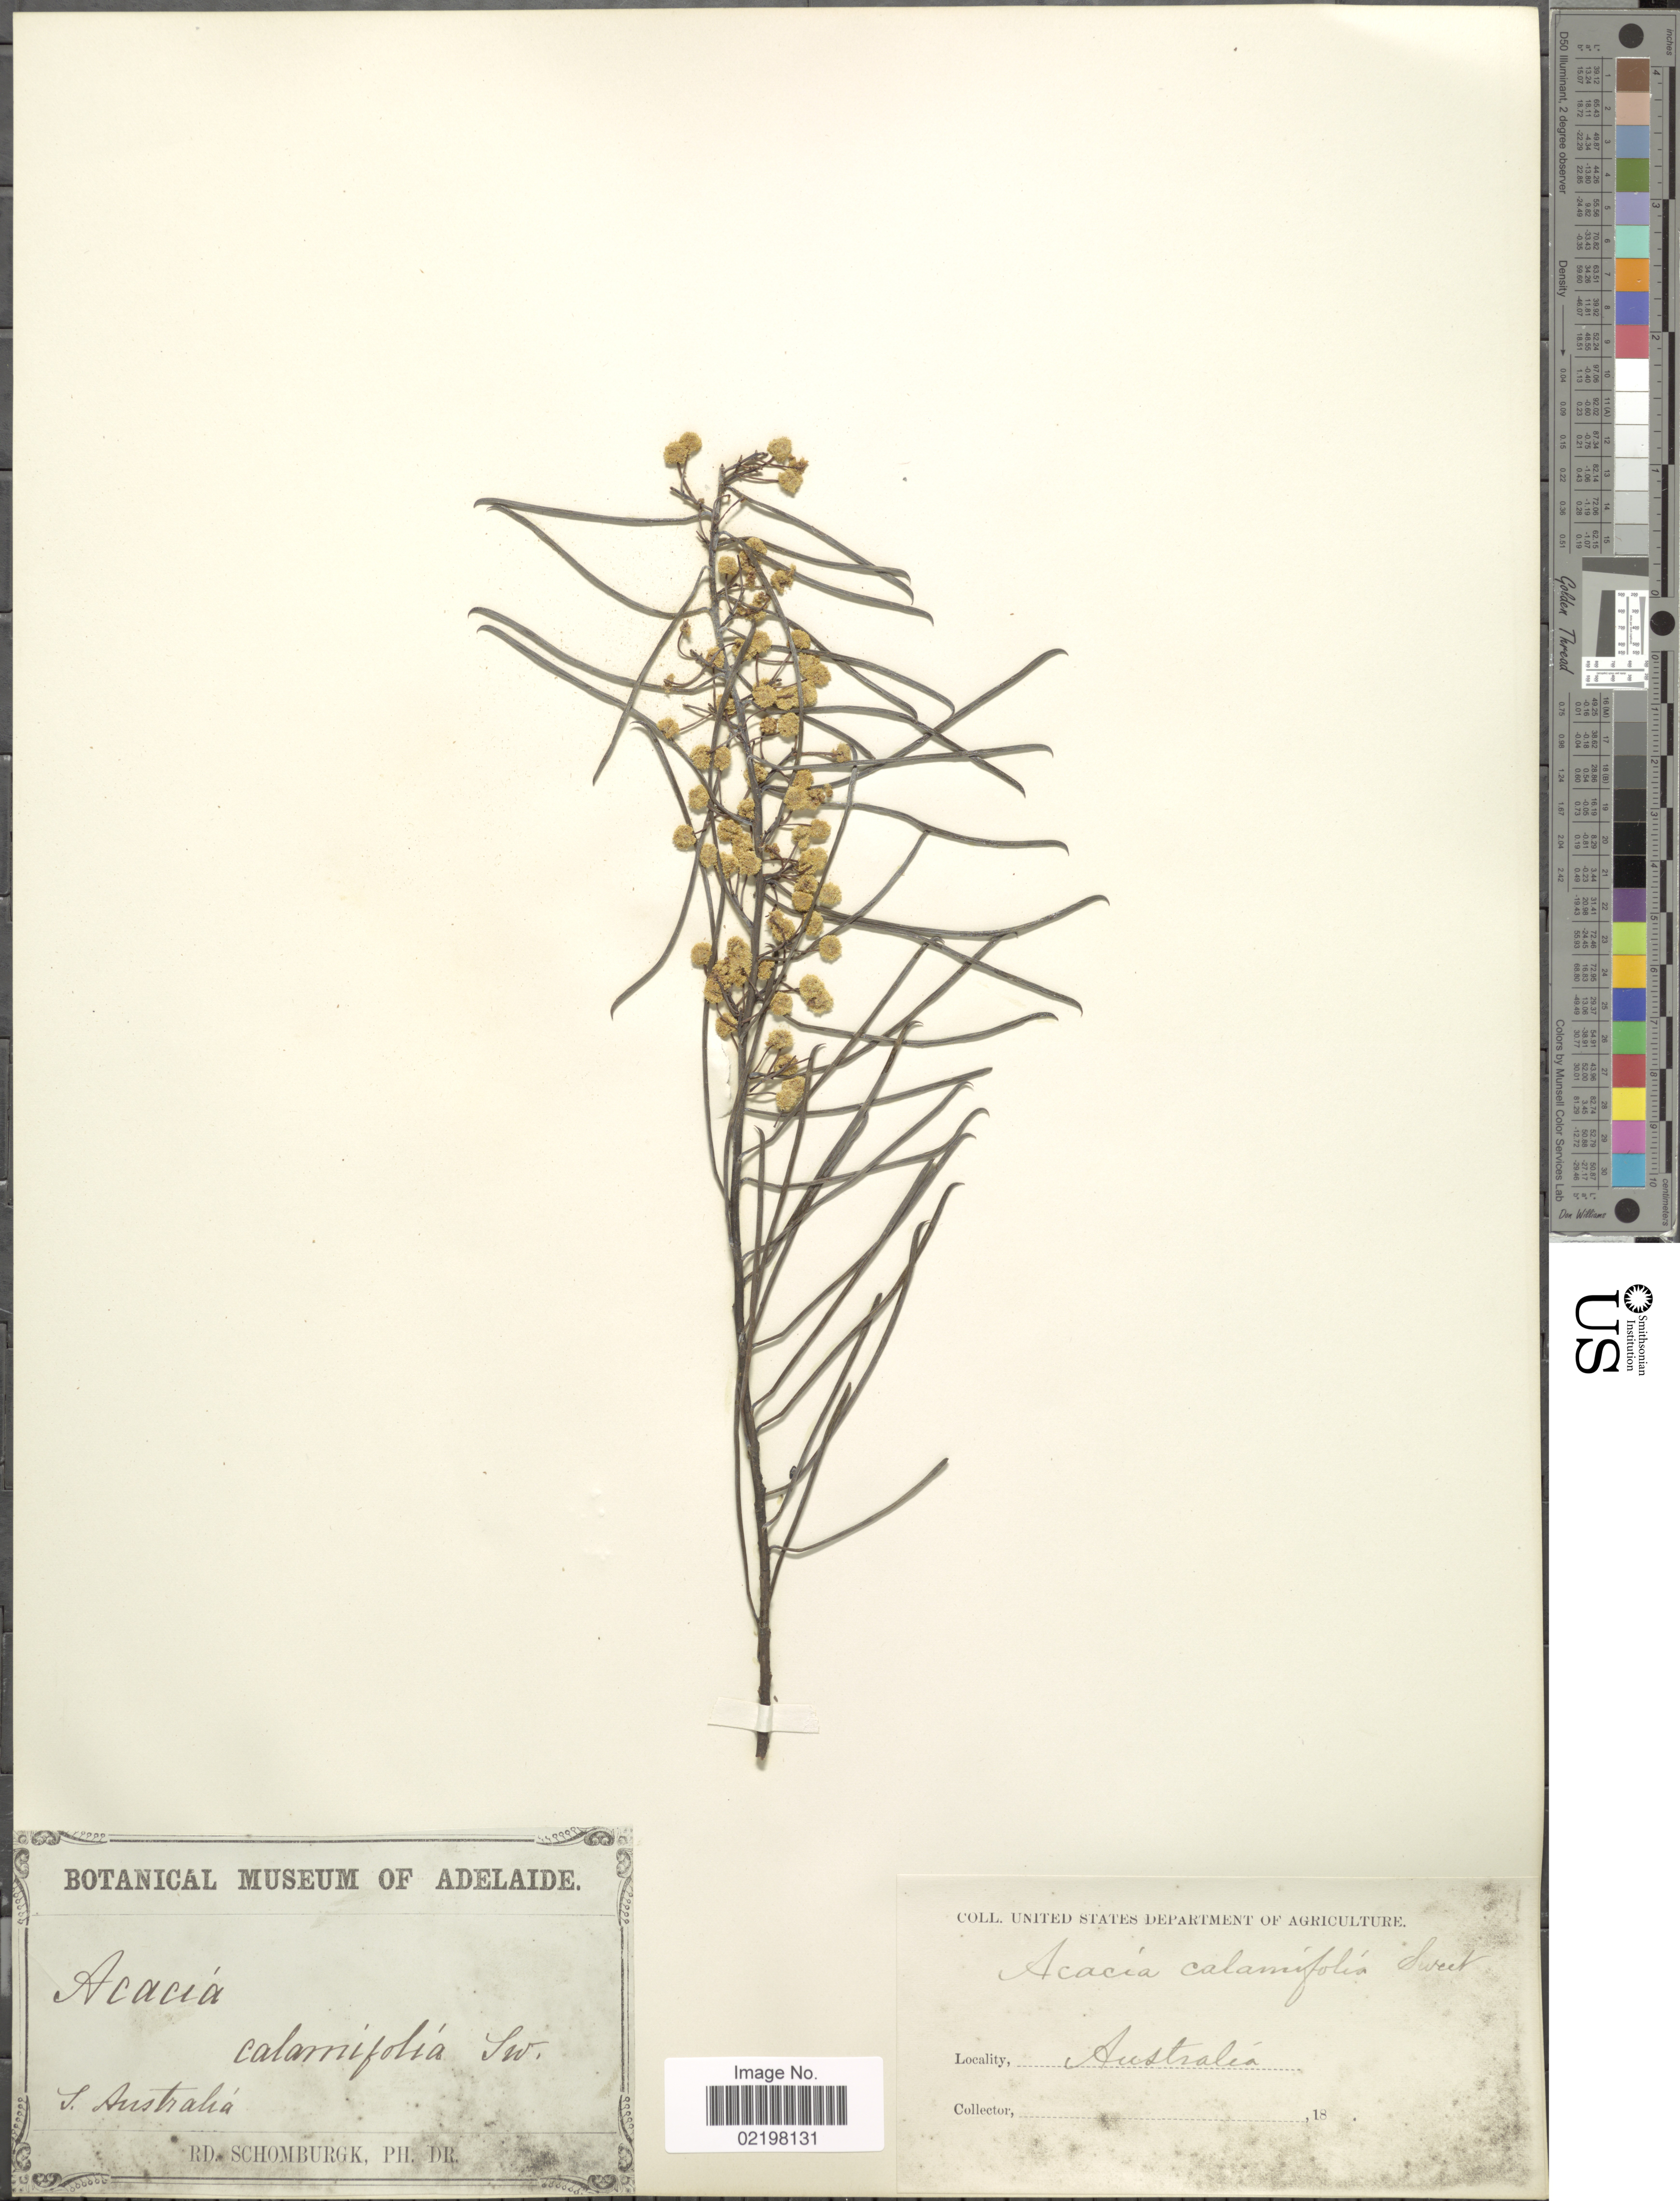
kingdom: Plantae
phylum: Tracheophyta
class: Magnoliopsida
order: Fabales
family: Fabaceae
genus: Acacia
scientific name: Acacia calamifolia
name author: Lindl.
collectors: M. R. Schomburgk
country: Australia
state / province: South Australia